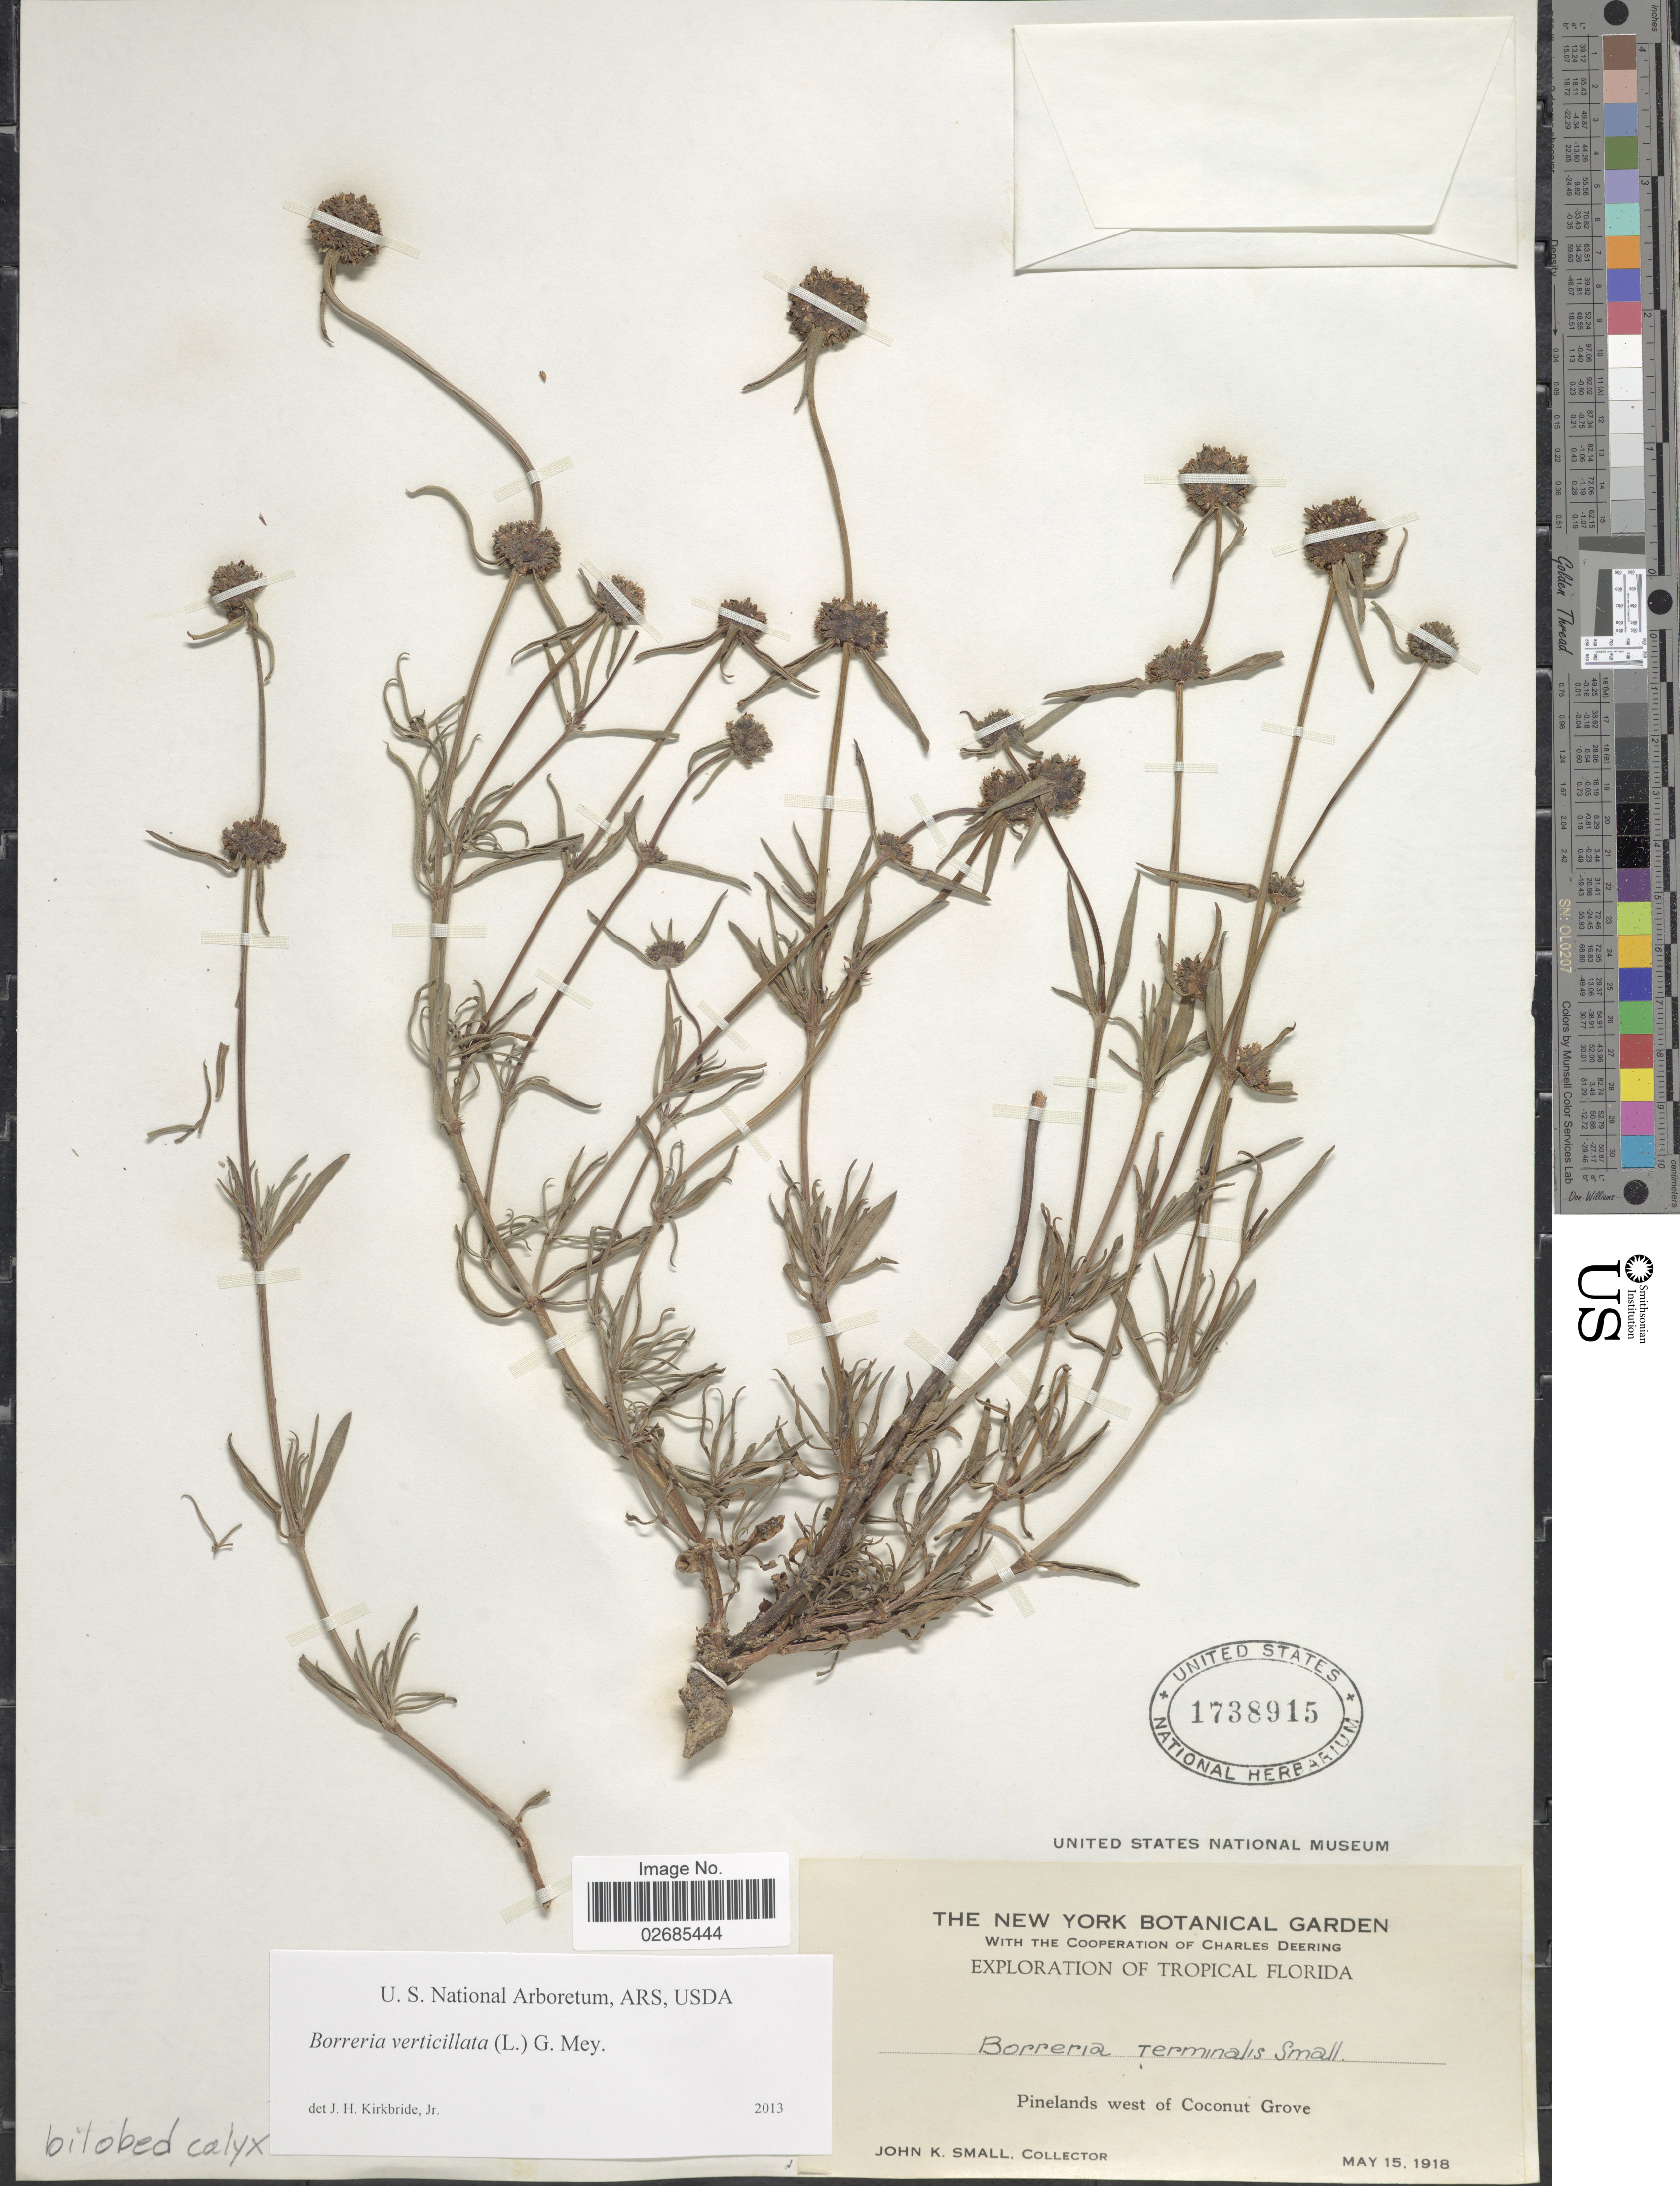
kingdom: Plantae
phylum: Tracheophyta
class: Magnoliopsida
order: Gentianales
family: Rubiaceae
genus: Borreria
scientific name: Borreria verticillata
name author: (L.) G. Mey.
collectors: J. K. Small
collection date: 1918-05-15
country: United States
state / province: Florida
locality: Tropical Florida. Pinelands west of Coconut Grove.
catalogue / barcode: US 1738915